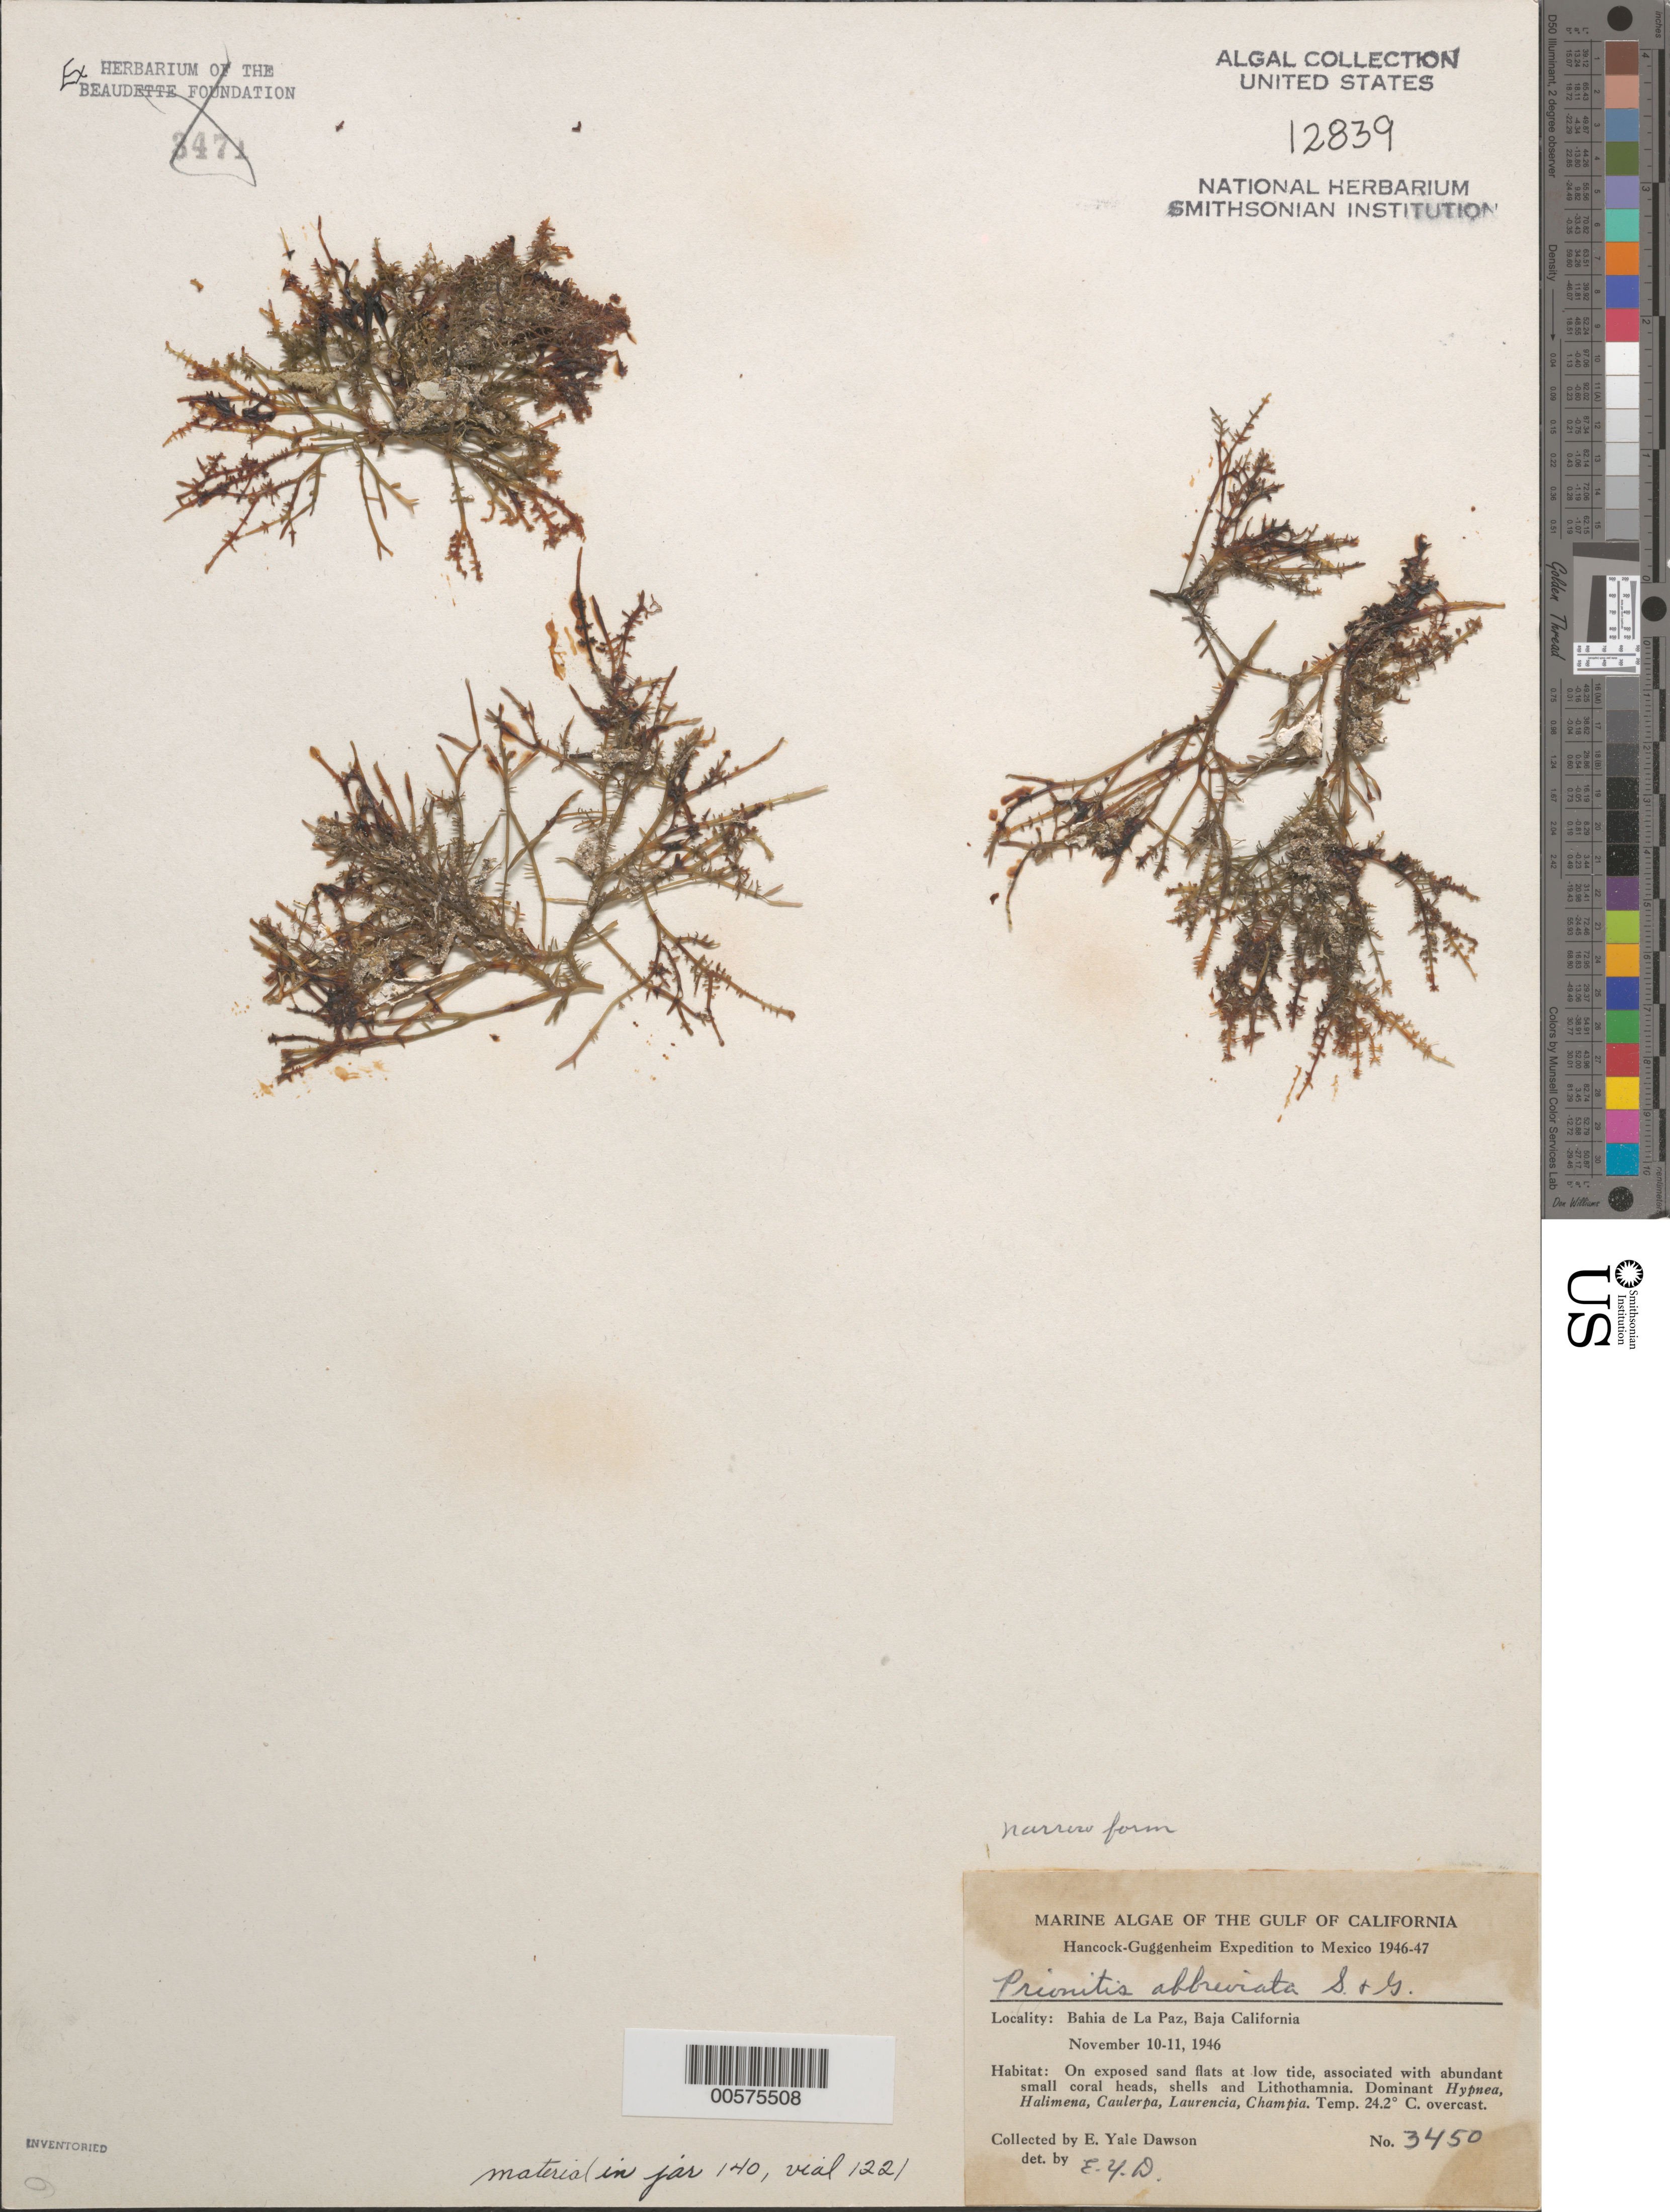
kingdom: Plantae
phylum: Rhodophyta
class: Florideophyceae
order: Cryptonemiales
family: Cryptonemiaceae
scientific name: Prionitis abbreviata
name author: Setchell & N.L. Gardner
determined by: Dawson, E. Y.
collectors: E. Y. Dawson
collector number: EYD 3450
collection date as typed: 10 Nov 1946 TO 11 Nov 1946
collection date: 1946-11-10/1946-11-11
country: Mexico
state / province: Baja California Sur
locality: Bahia de La Paz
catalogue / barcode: US 12839